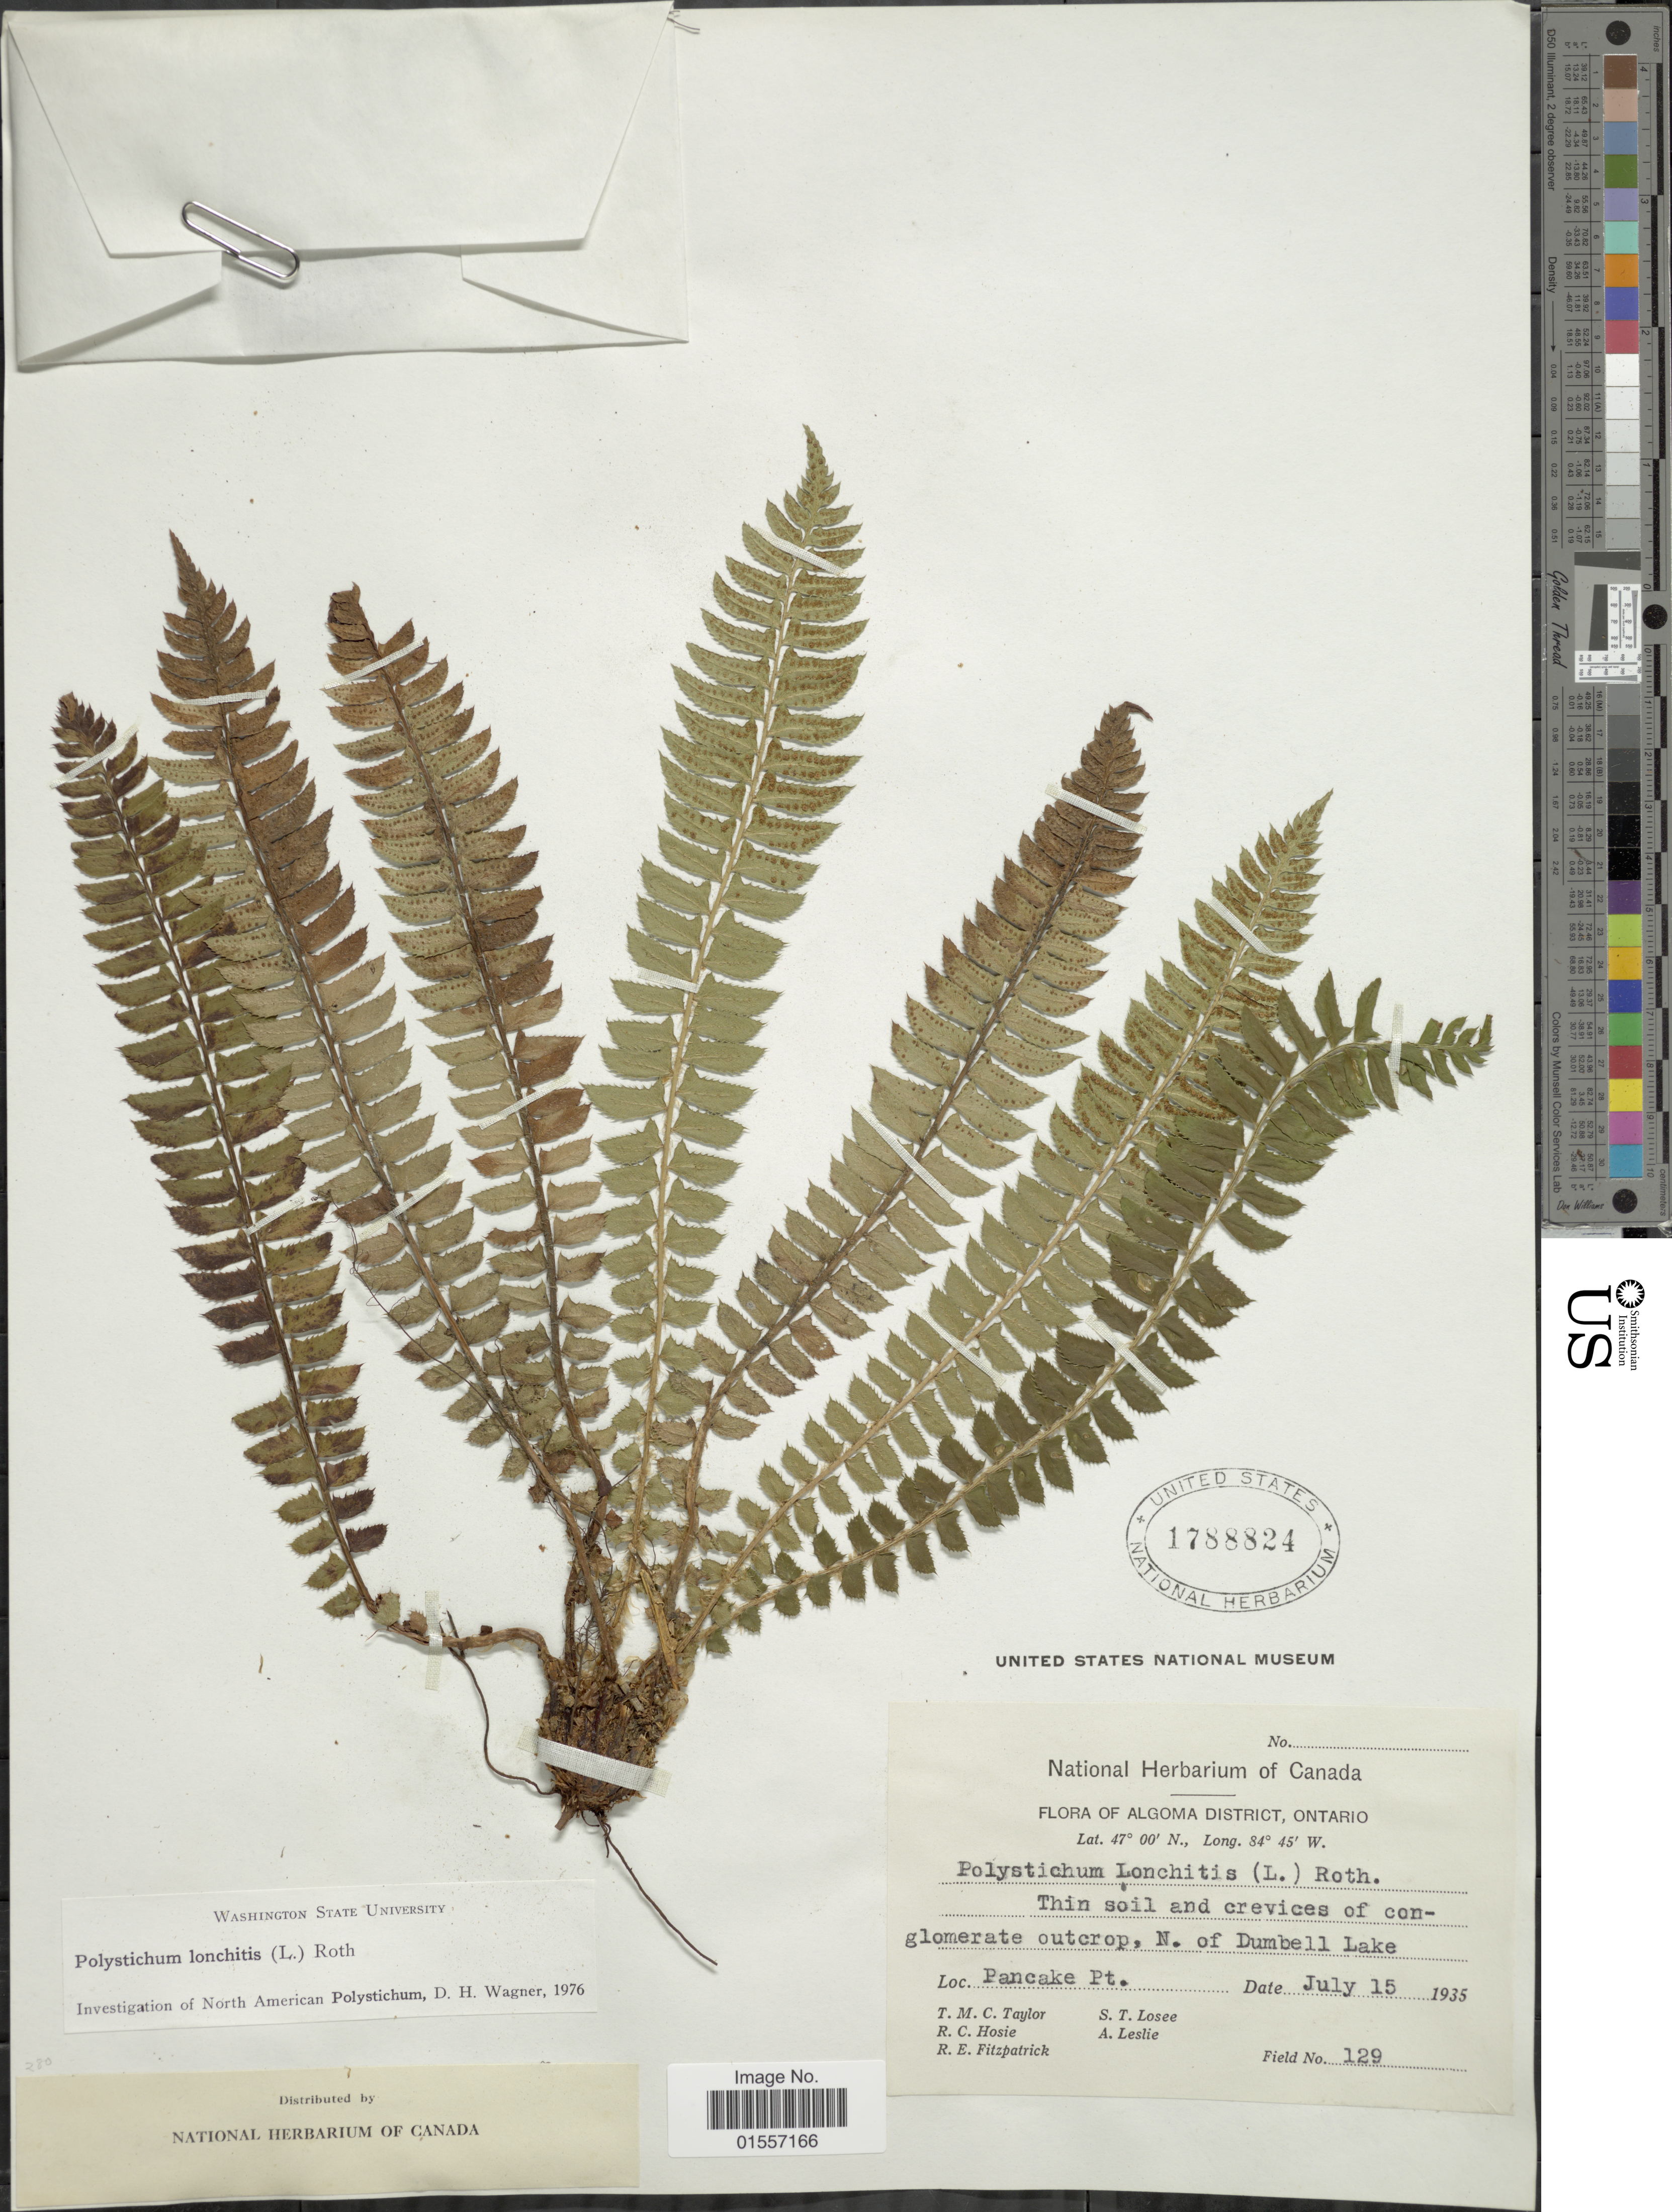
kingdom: Plantae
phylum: Tracheophyta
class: Polypodiopsida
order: Polypodiales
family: Dryopteridaceae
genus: Polystichum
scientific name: Polystichum lonchitis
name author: (Roth) L.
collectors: T. M. C. Taylor, R. Hosie, R. Fitzpatrick, S. Losee & A. Leslie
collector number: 129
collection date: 1935-07-15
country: Canada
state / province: Ontario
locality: Algoma District, Thin soil and crevices of conglomerate outcrop, N. of Dumbell Lake, Pancake Pt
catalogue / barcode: US 1788824